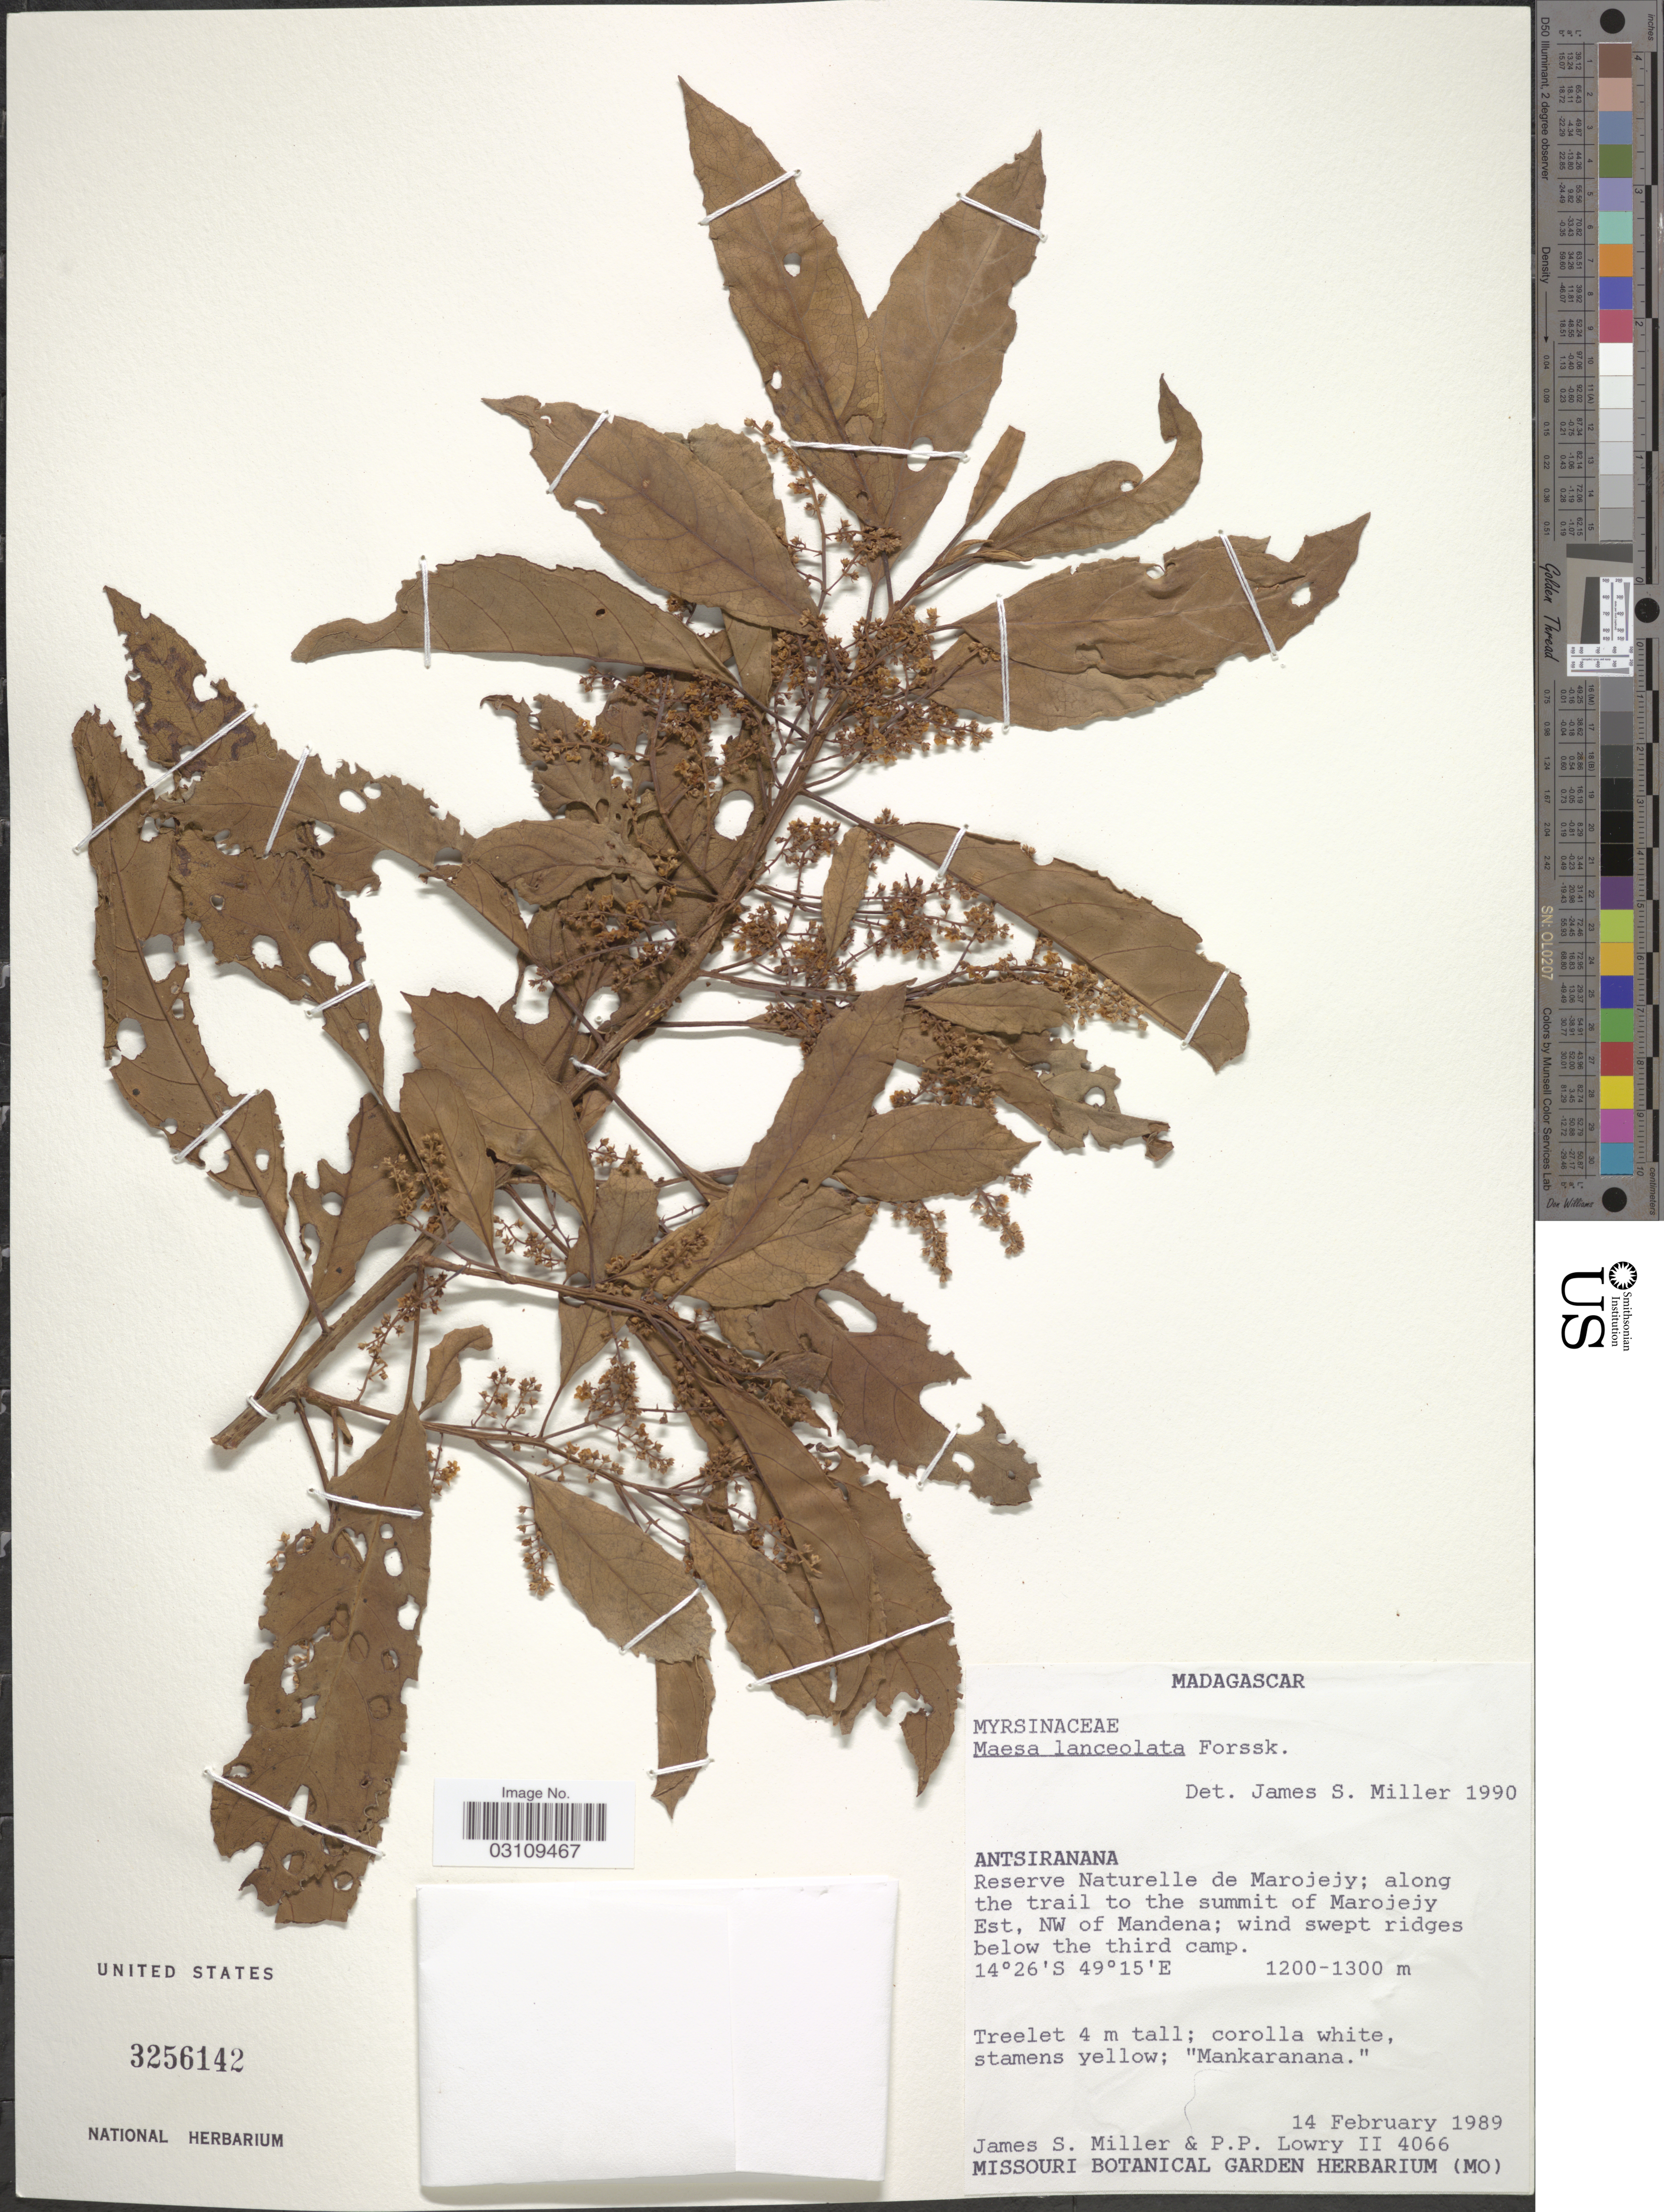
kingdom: Plantae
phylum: Tracheophyta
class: Magnoliopsida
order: Ericales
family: Primulaceae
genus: Maesa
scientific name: Maesa lanceolata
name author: Forssk.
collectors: J. S. Miller & P. P. Lowry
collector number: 4066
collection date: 1989-02-14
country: Madagascar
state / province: Sava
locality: Reserve Naturelle de Marojejy; along the trail to the summit of Marojejy Est, NW of Mandena; wind swept ridges below the third camp.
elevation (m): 1200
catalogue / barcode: US 3256142